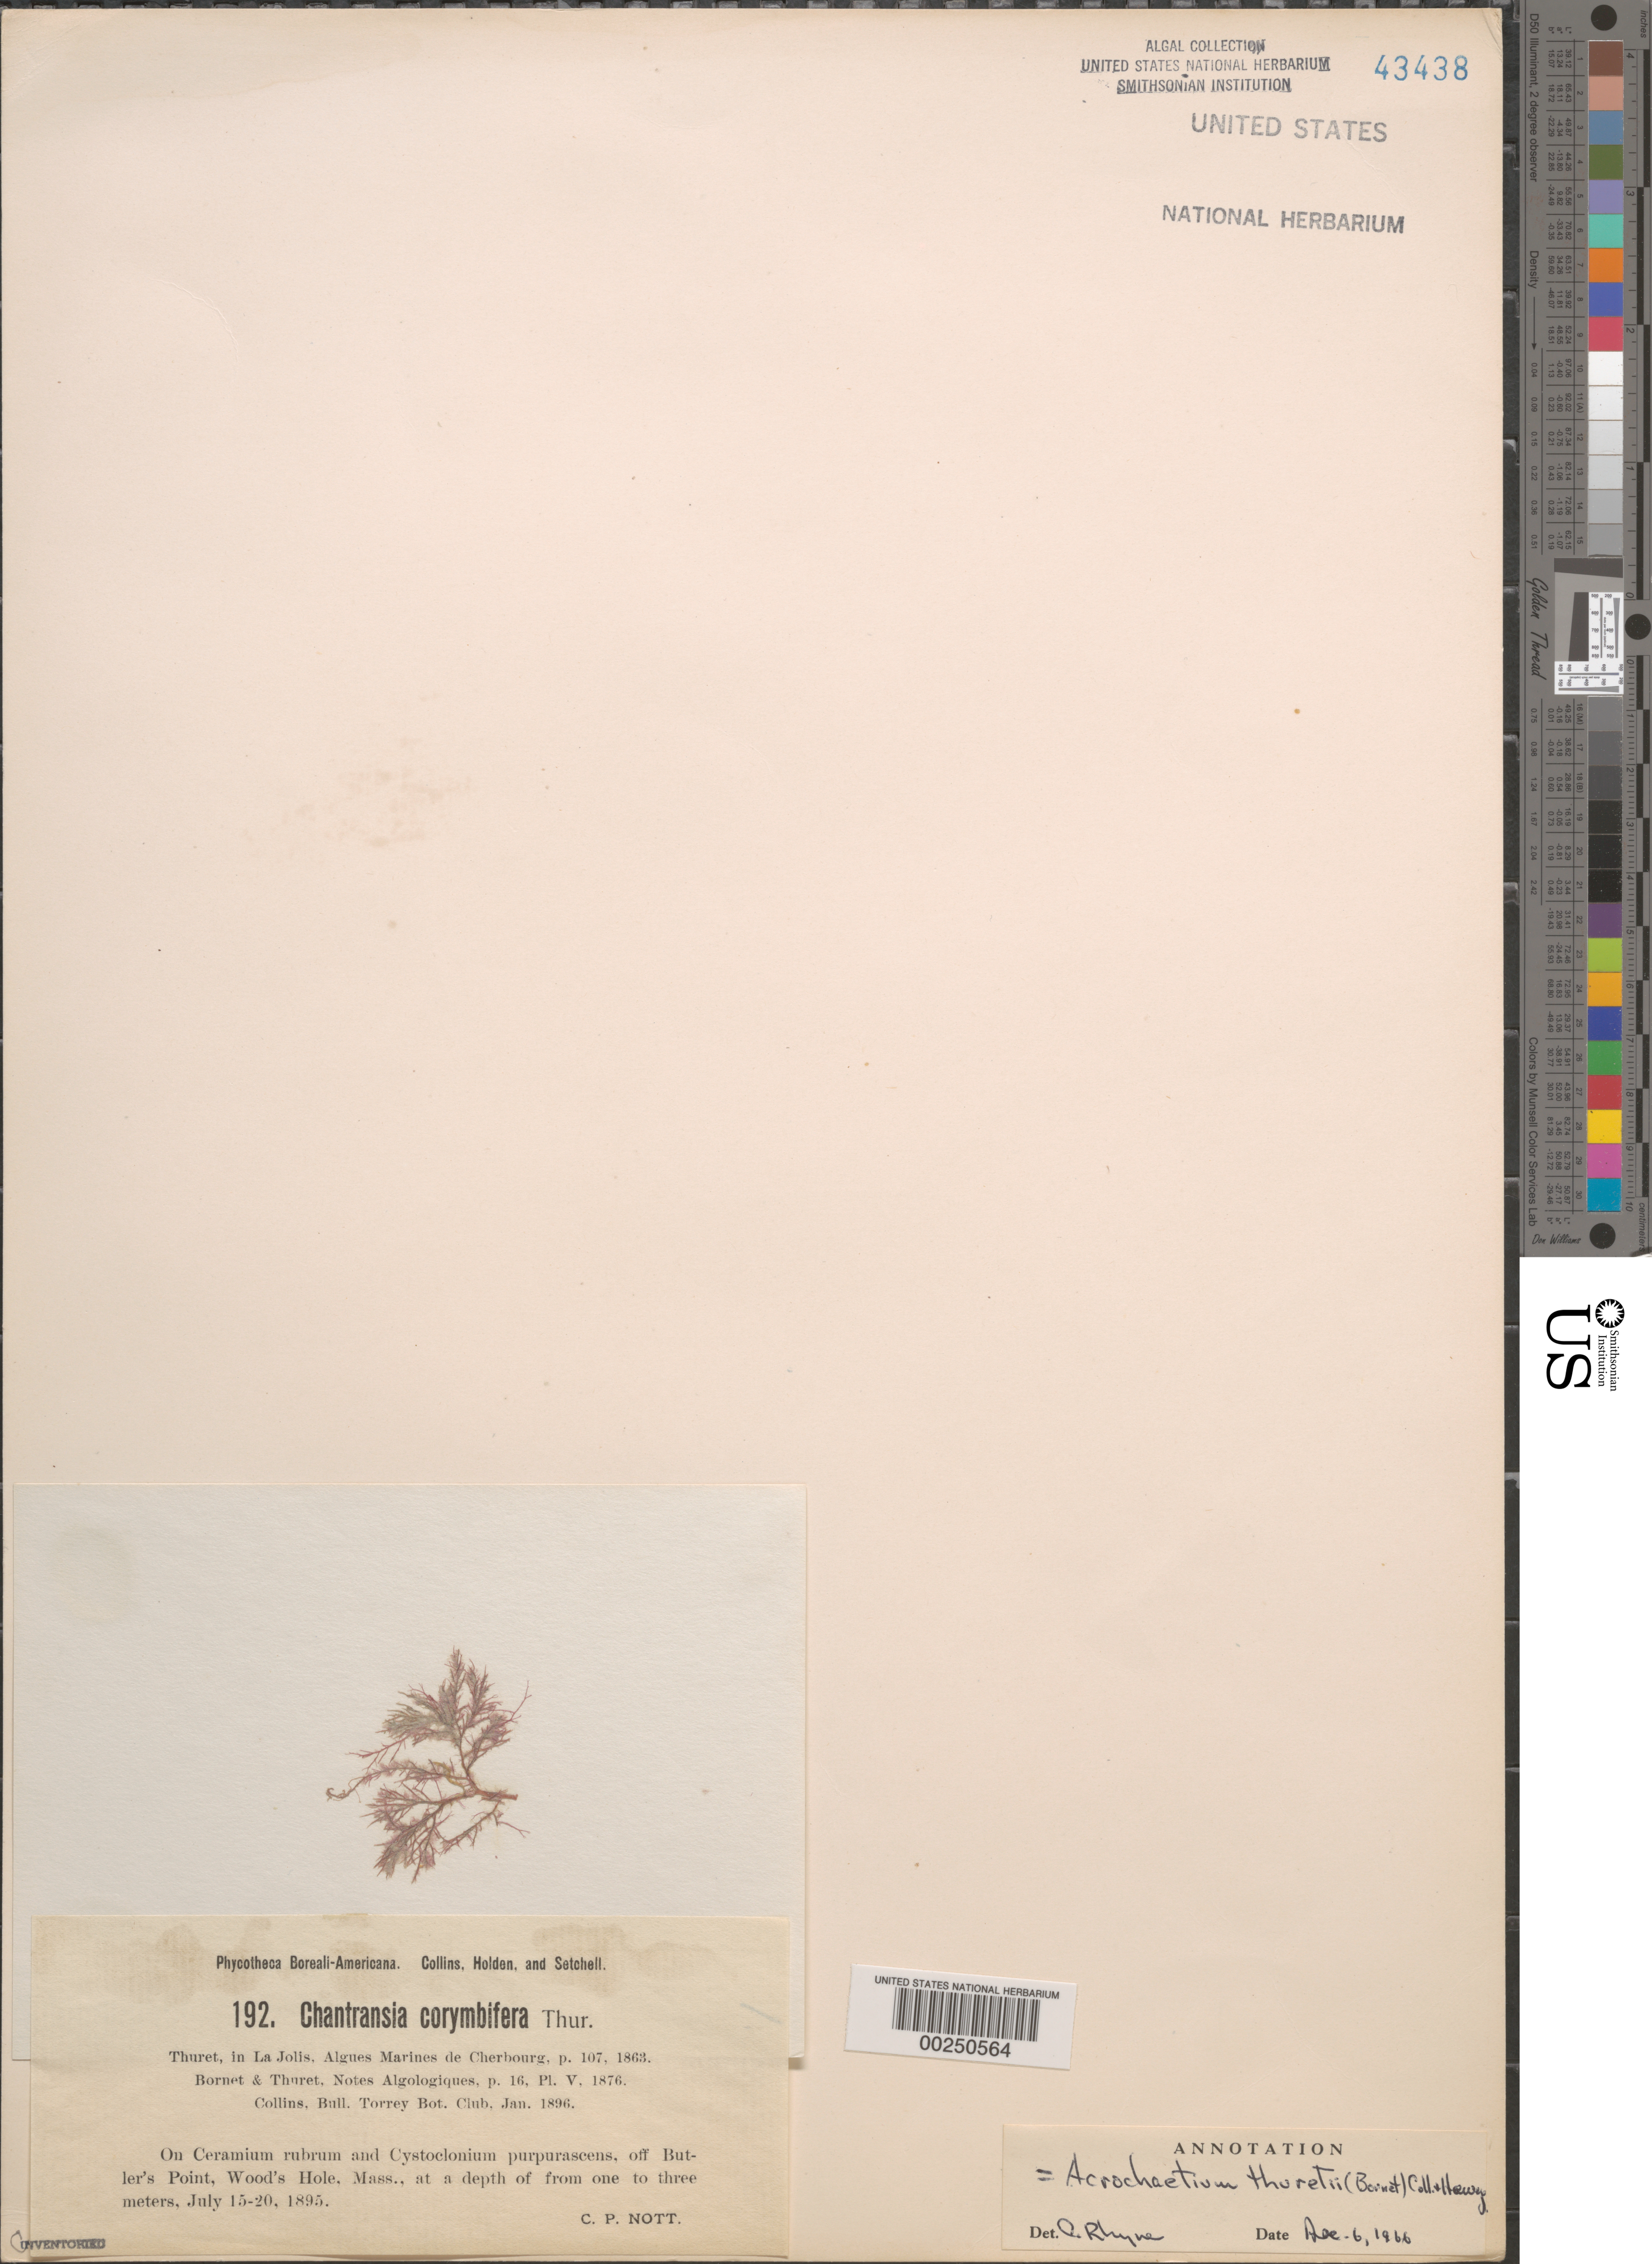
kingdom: Plantae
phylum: Rhodophyta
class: Florideophyceae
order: Acrochaetiales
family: Acrochaetiaceae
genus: Grania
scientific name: Grania efflorescens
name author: (J. Agardh) Kylin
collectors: C. Nott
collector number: PB-A 192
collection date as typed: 15 Jul 1895 TO 20 Jul 1895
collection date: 1895-07-15/1895-07-20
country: United States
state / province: Massachusetts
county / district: Barnstable County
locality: Woods Hole, off Butler's Point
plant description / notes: Collins, Holden & Setchell, Phycotheca Boreali-Americana, as Chantransia corymbifera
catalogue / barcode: US 43438